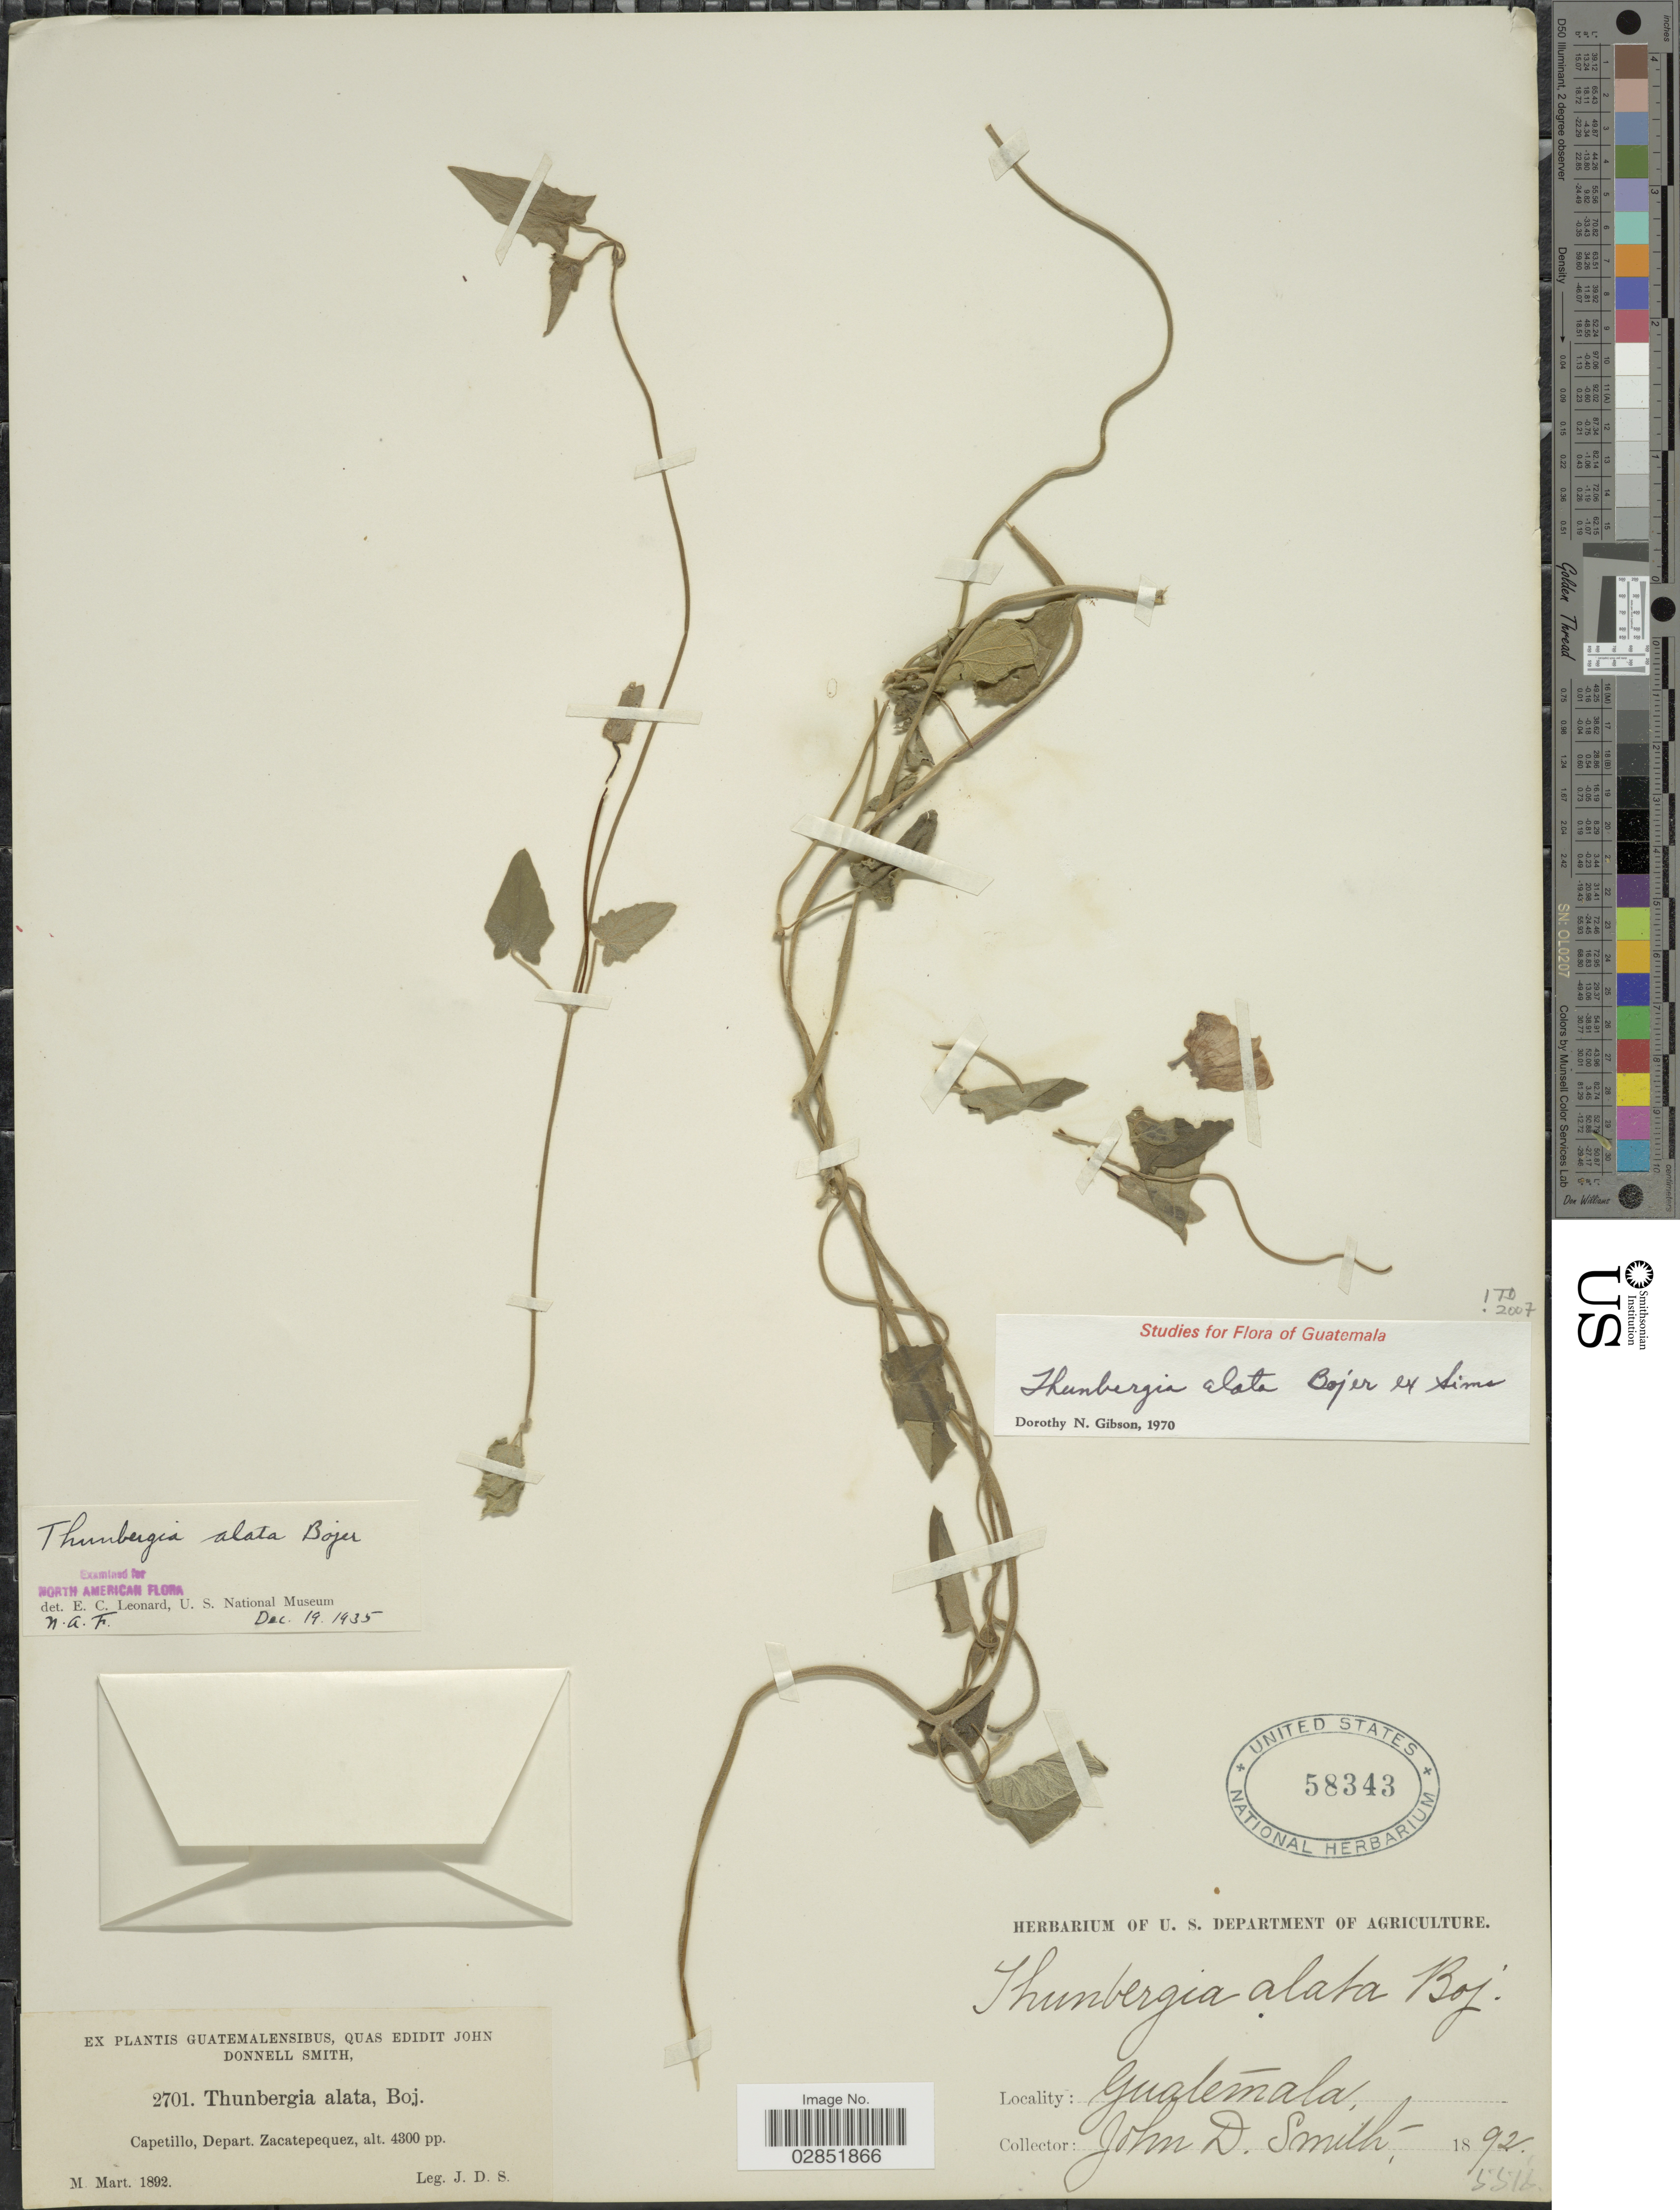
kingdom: Plantae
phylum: Tracheophyta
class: Magnoliopsida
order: Lamiales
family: Acanthaceae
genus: Thunbergia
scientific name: Thunbergia alata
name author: Bojer ex Sims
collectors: J. Donnell Smith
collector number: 2701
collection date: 1892-03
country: Guatemala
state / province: Sacatepéquez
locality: Capetillo, Depart. Zacatepequez.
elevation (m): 1311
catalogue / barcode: US 58343